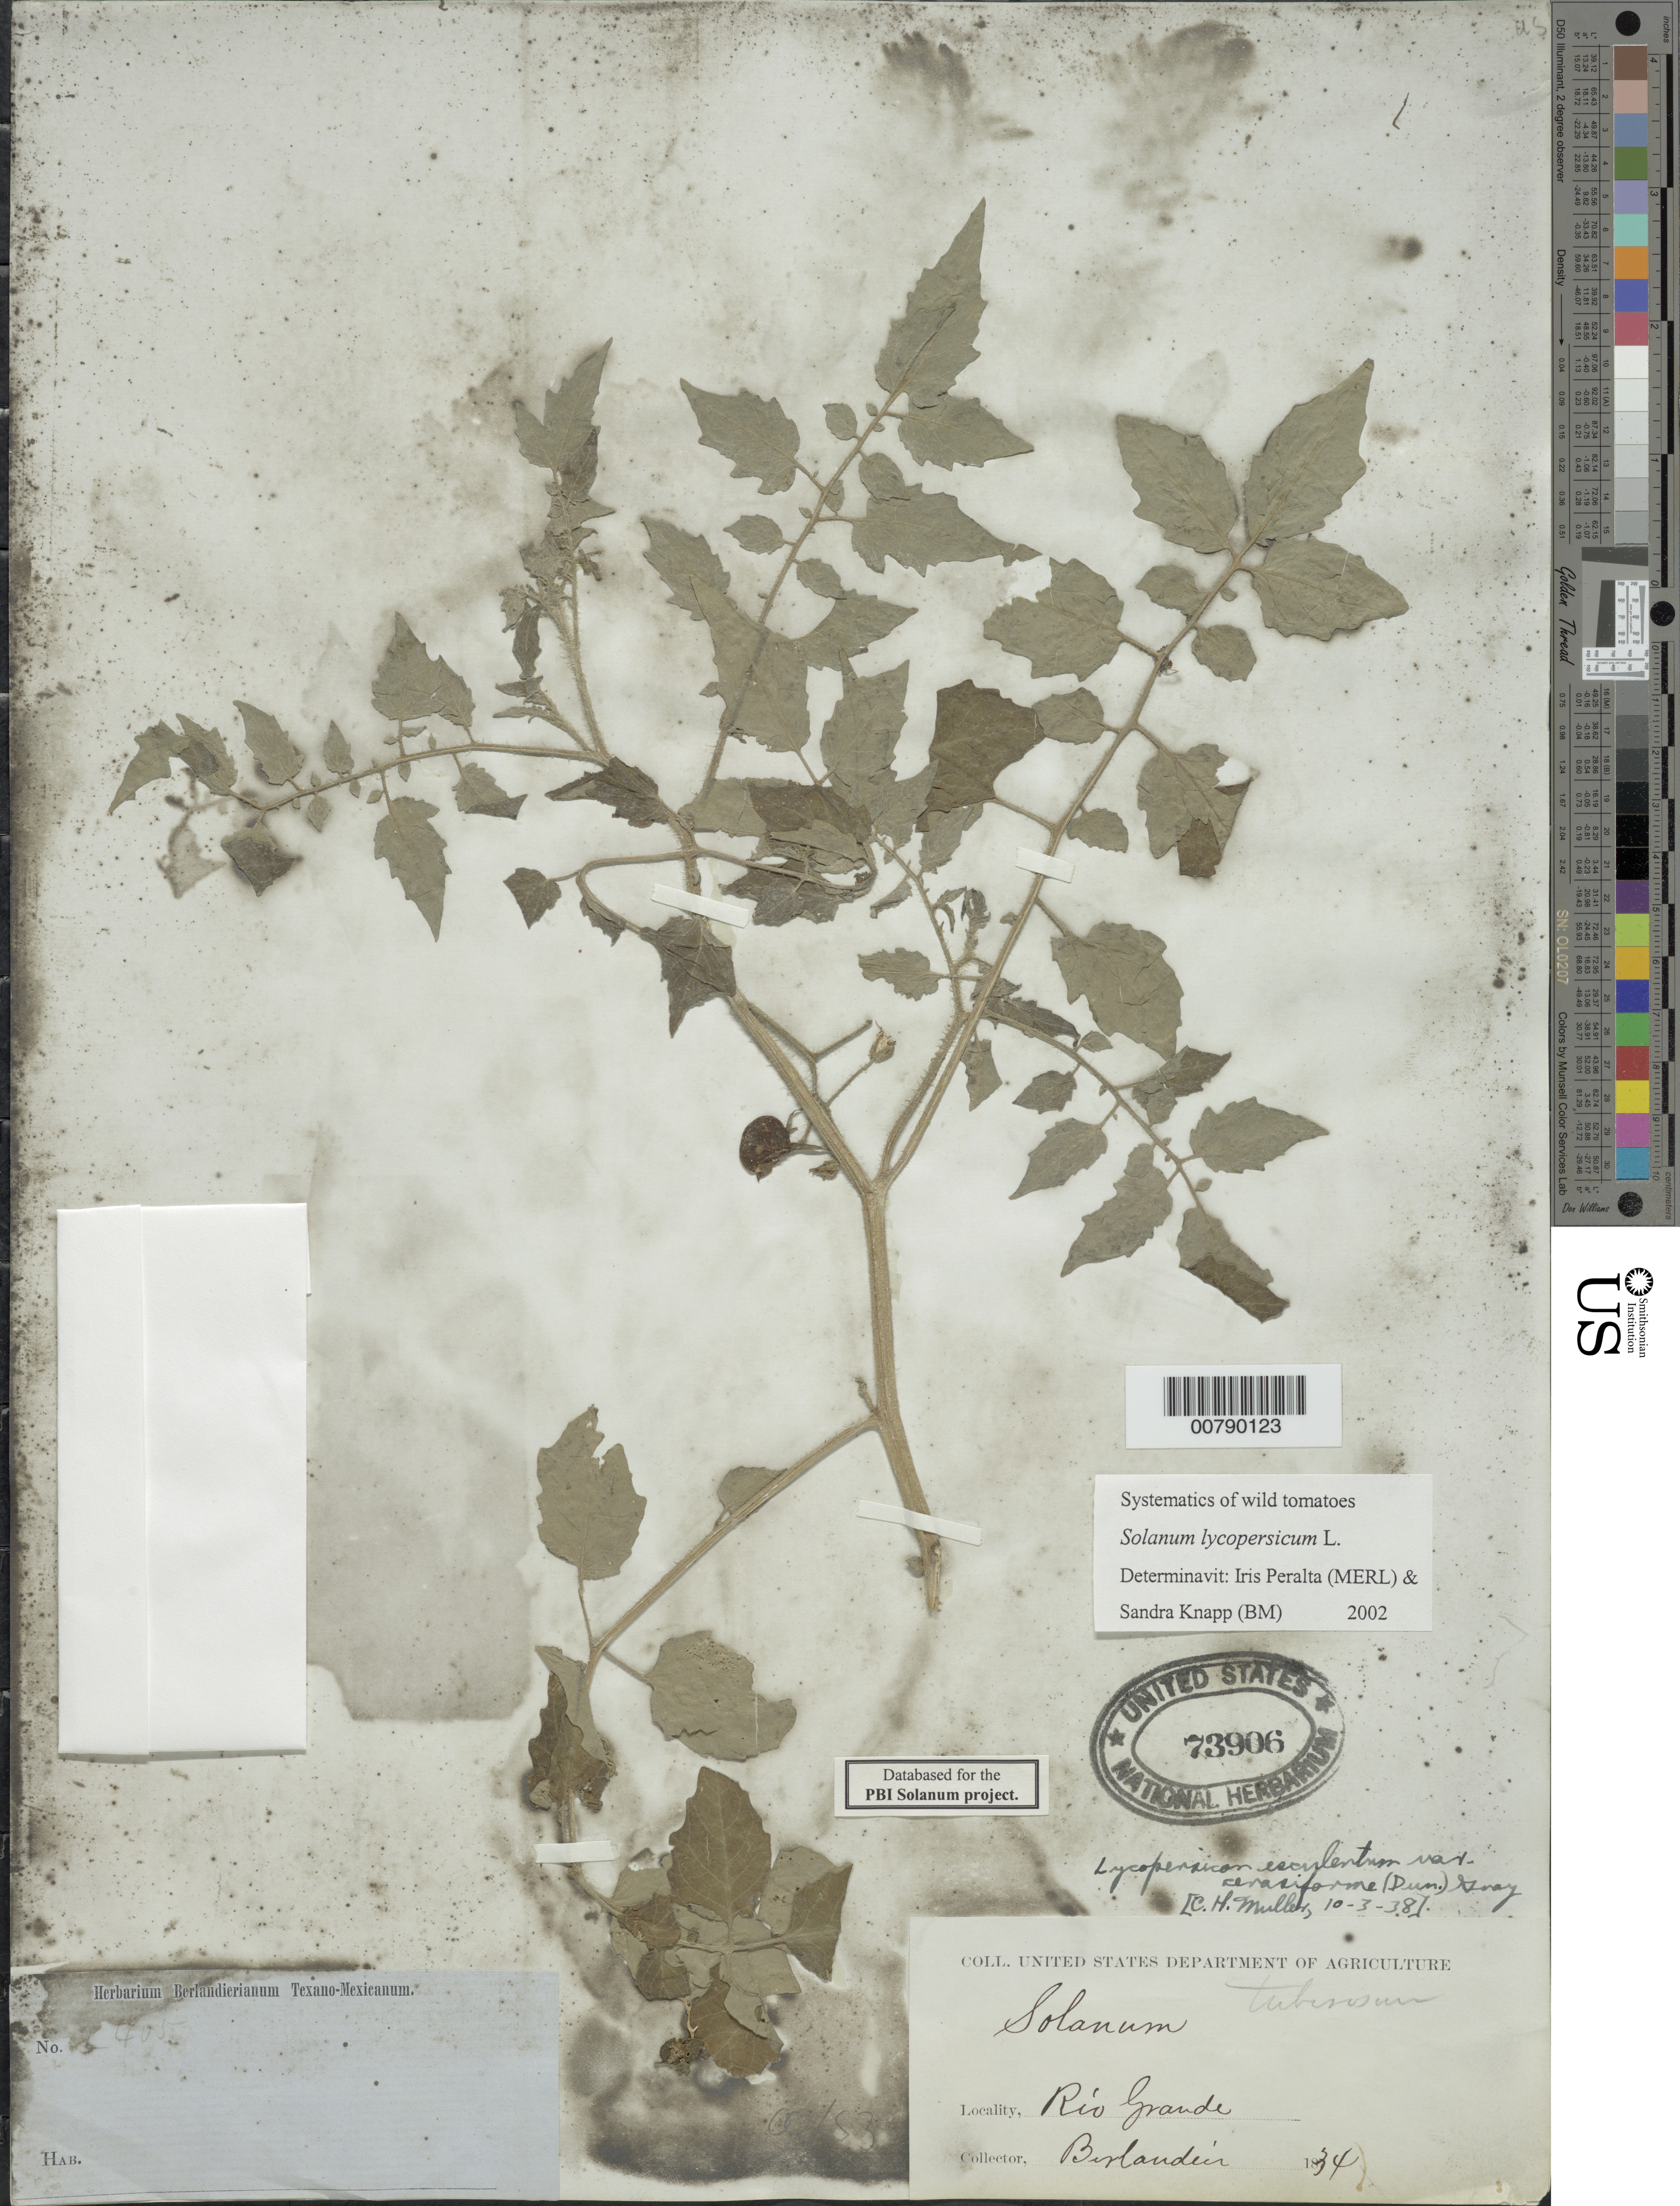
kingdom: Plantae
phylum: Tracheophyta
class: Magnoliopsida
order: Solanales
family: Solanaceae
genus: Solanum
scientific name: Solanum lycopersicum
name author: L.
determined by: Peralta, Iris E.; Knapp, S. D.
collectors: J. L. Berlandier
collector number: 2405-975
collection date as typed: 1834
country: Mexico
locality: Rio Grande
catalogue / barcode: US 73906